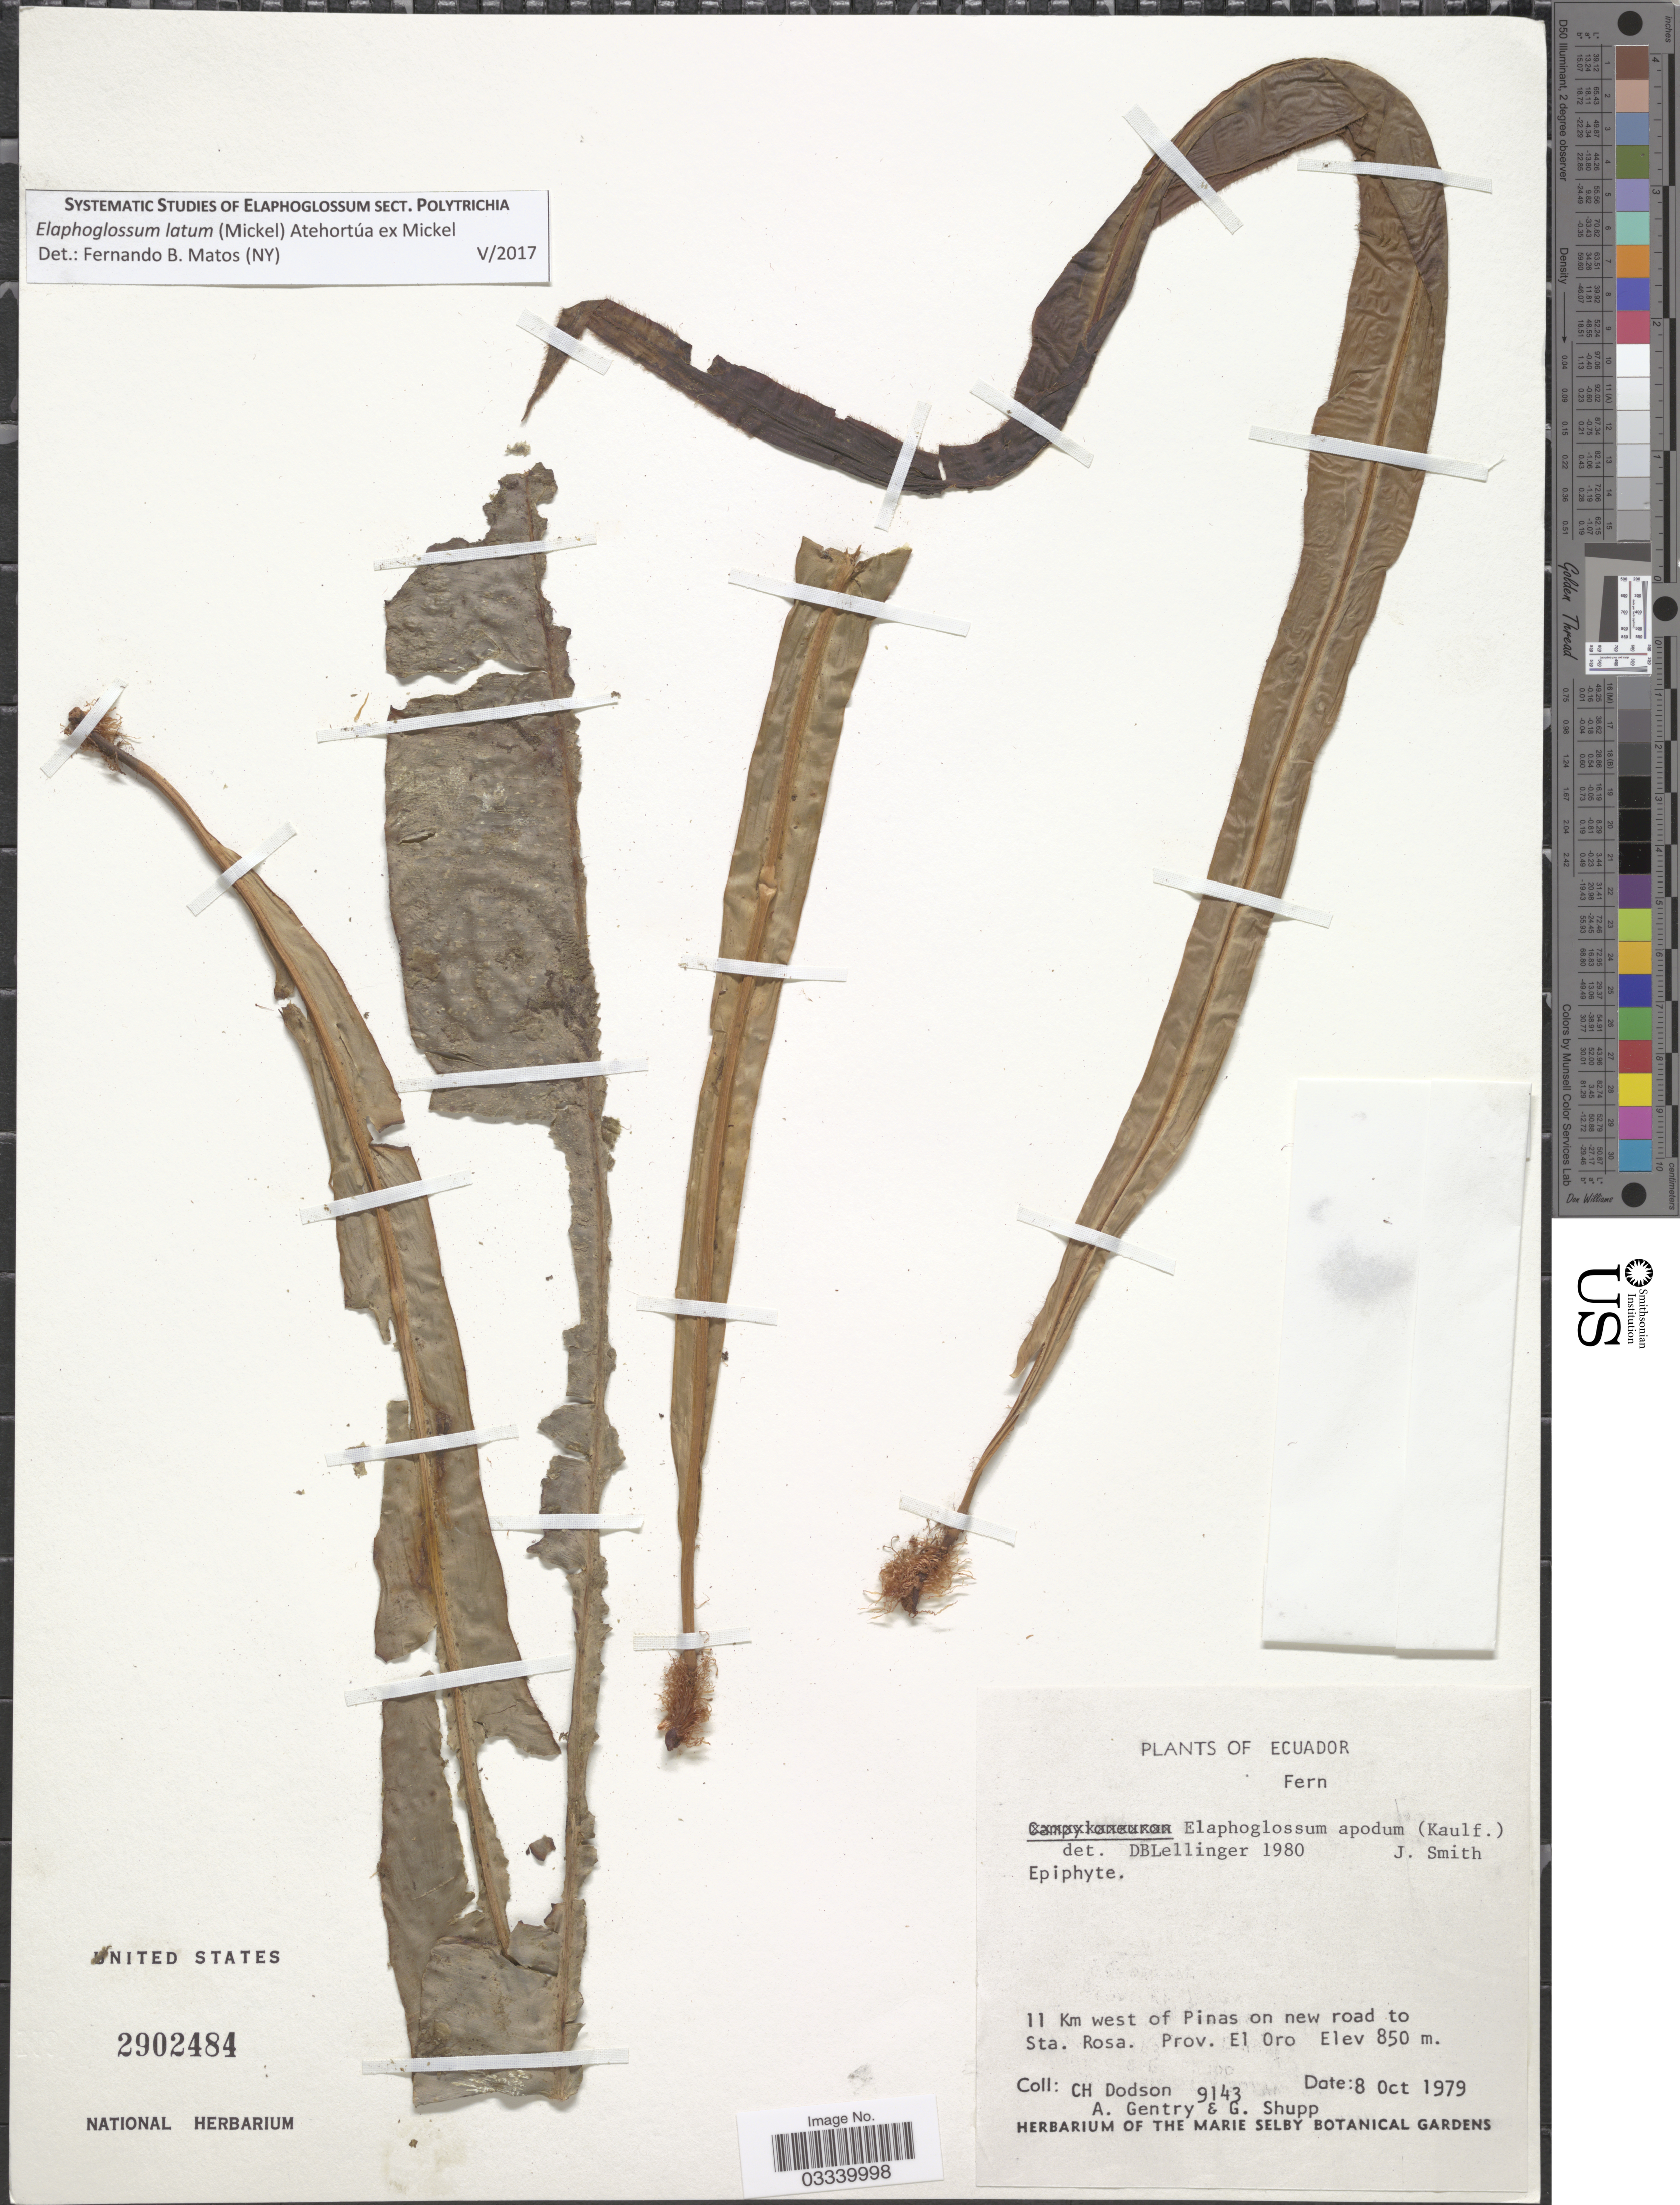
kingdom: Plantae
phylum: Tracheophyta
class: Polypodiopsida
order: Polypodiales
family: Dryopteridaceae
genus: Elaphoglossum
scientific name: Elaphoglossum latum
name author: (Mickel) Atehortúa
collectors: C. H. Dodson, A. H. Gentry & G. Shupp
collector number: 9143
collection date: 1979-10-08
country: Ecuador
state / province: El Oro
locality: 11 Km west of Pinas on new road to Sta. Rosa.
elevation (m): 850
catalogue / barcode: US 2902484